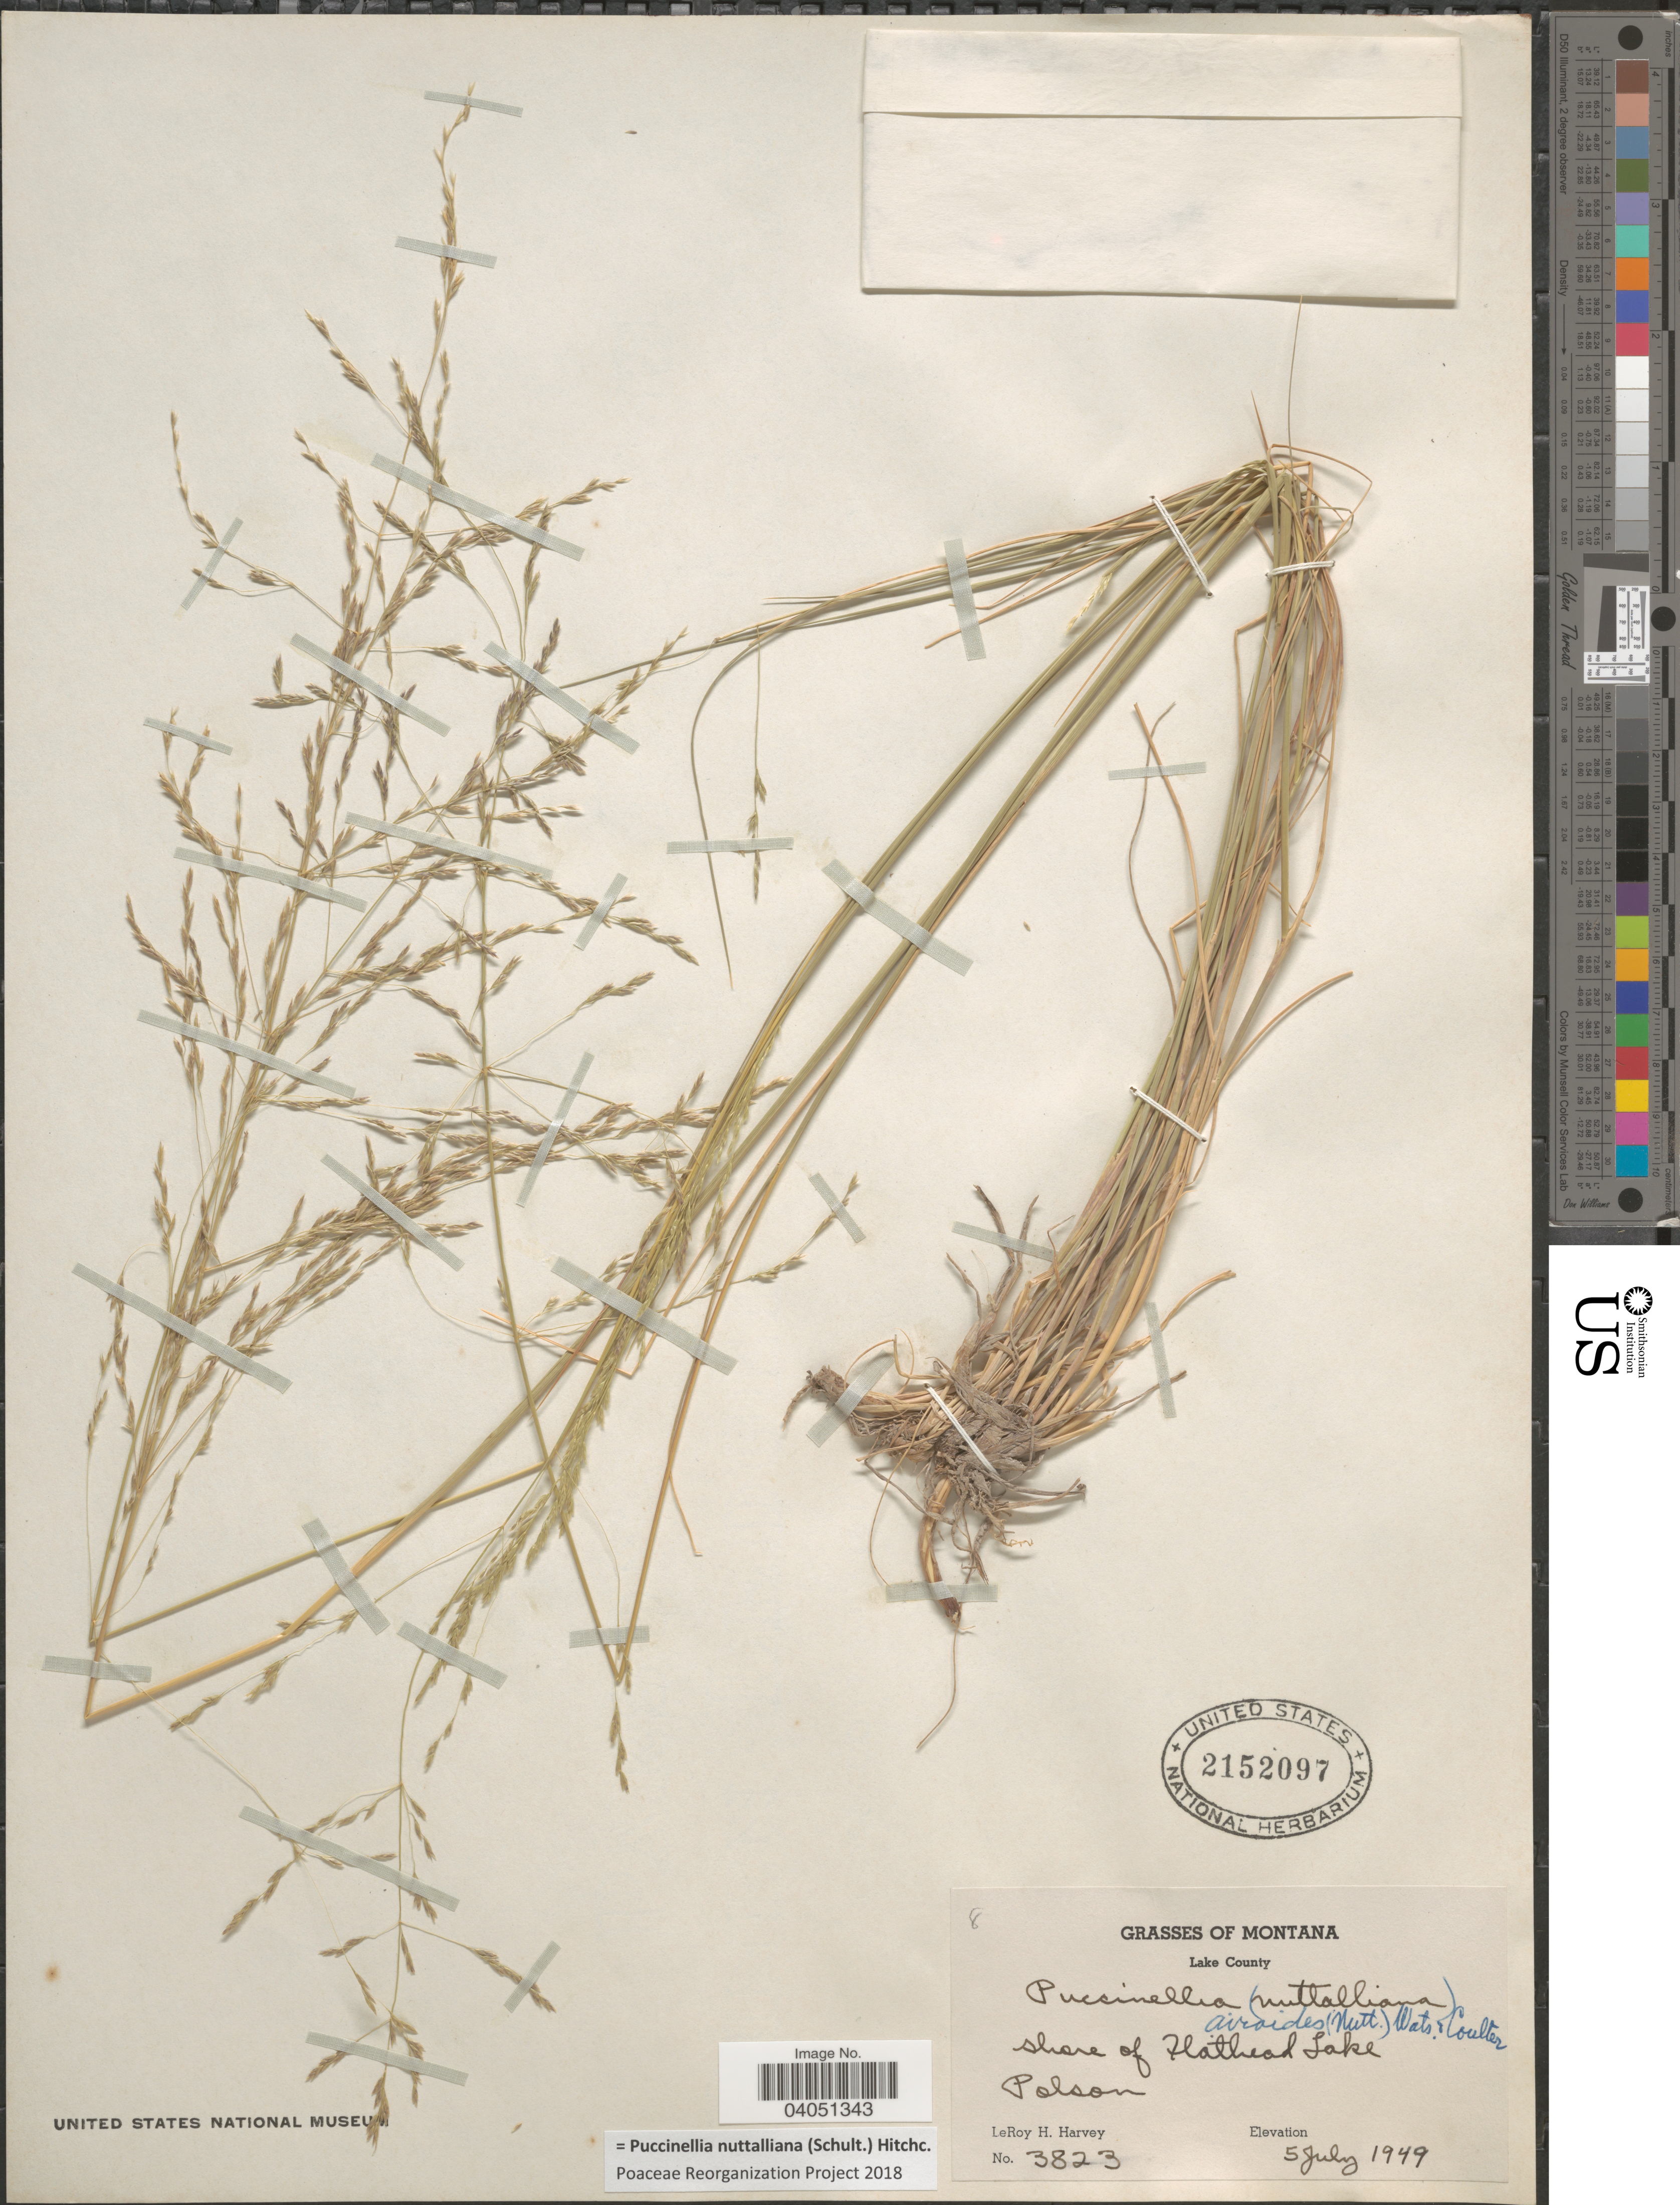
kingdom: Plantae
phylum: Tracheophyta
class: Liliopsida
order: Poales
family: Poaceae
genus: Puccinellia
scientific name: Puccinellia nuttalliana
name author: (Schult.) Hitchc.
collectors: L. H. Harvey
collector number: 3823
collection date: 1949-07-05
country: United States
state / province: Montana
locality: Lake County. Shore of Flathead Lake. Polson.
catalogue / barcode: US 2152097